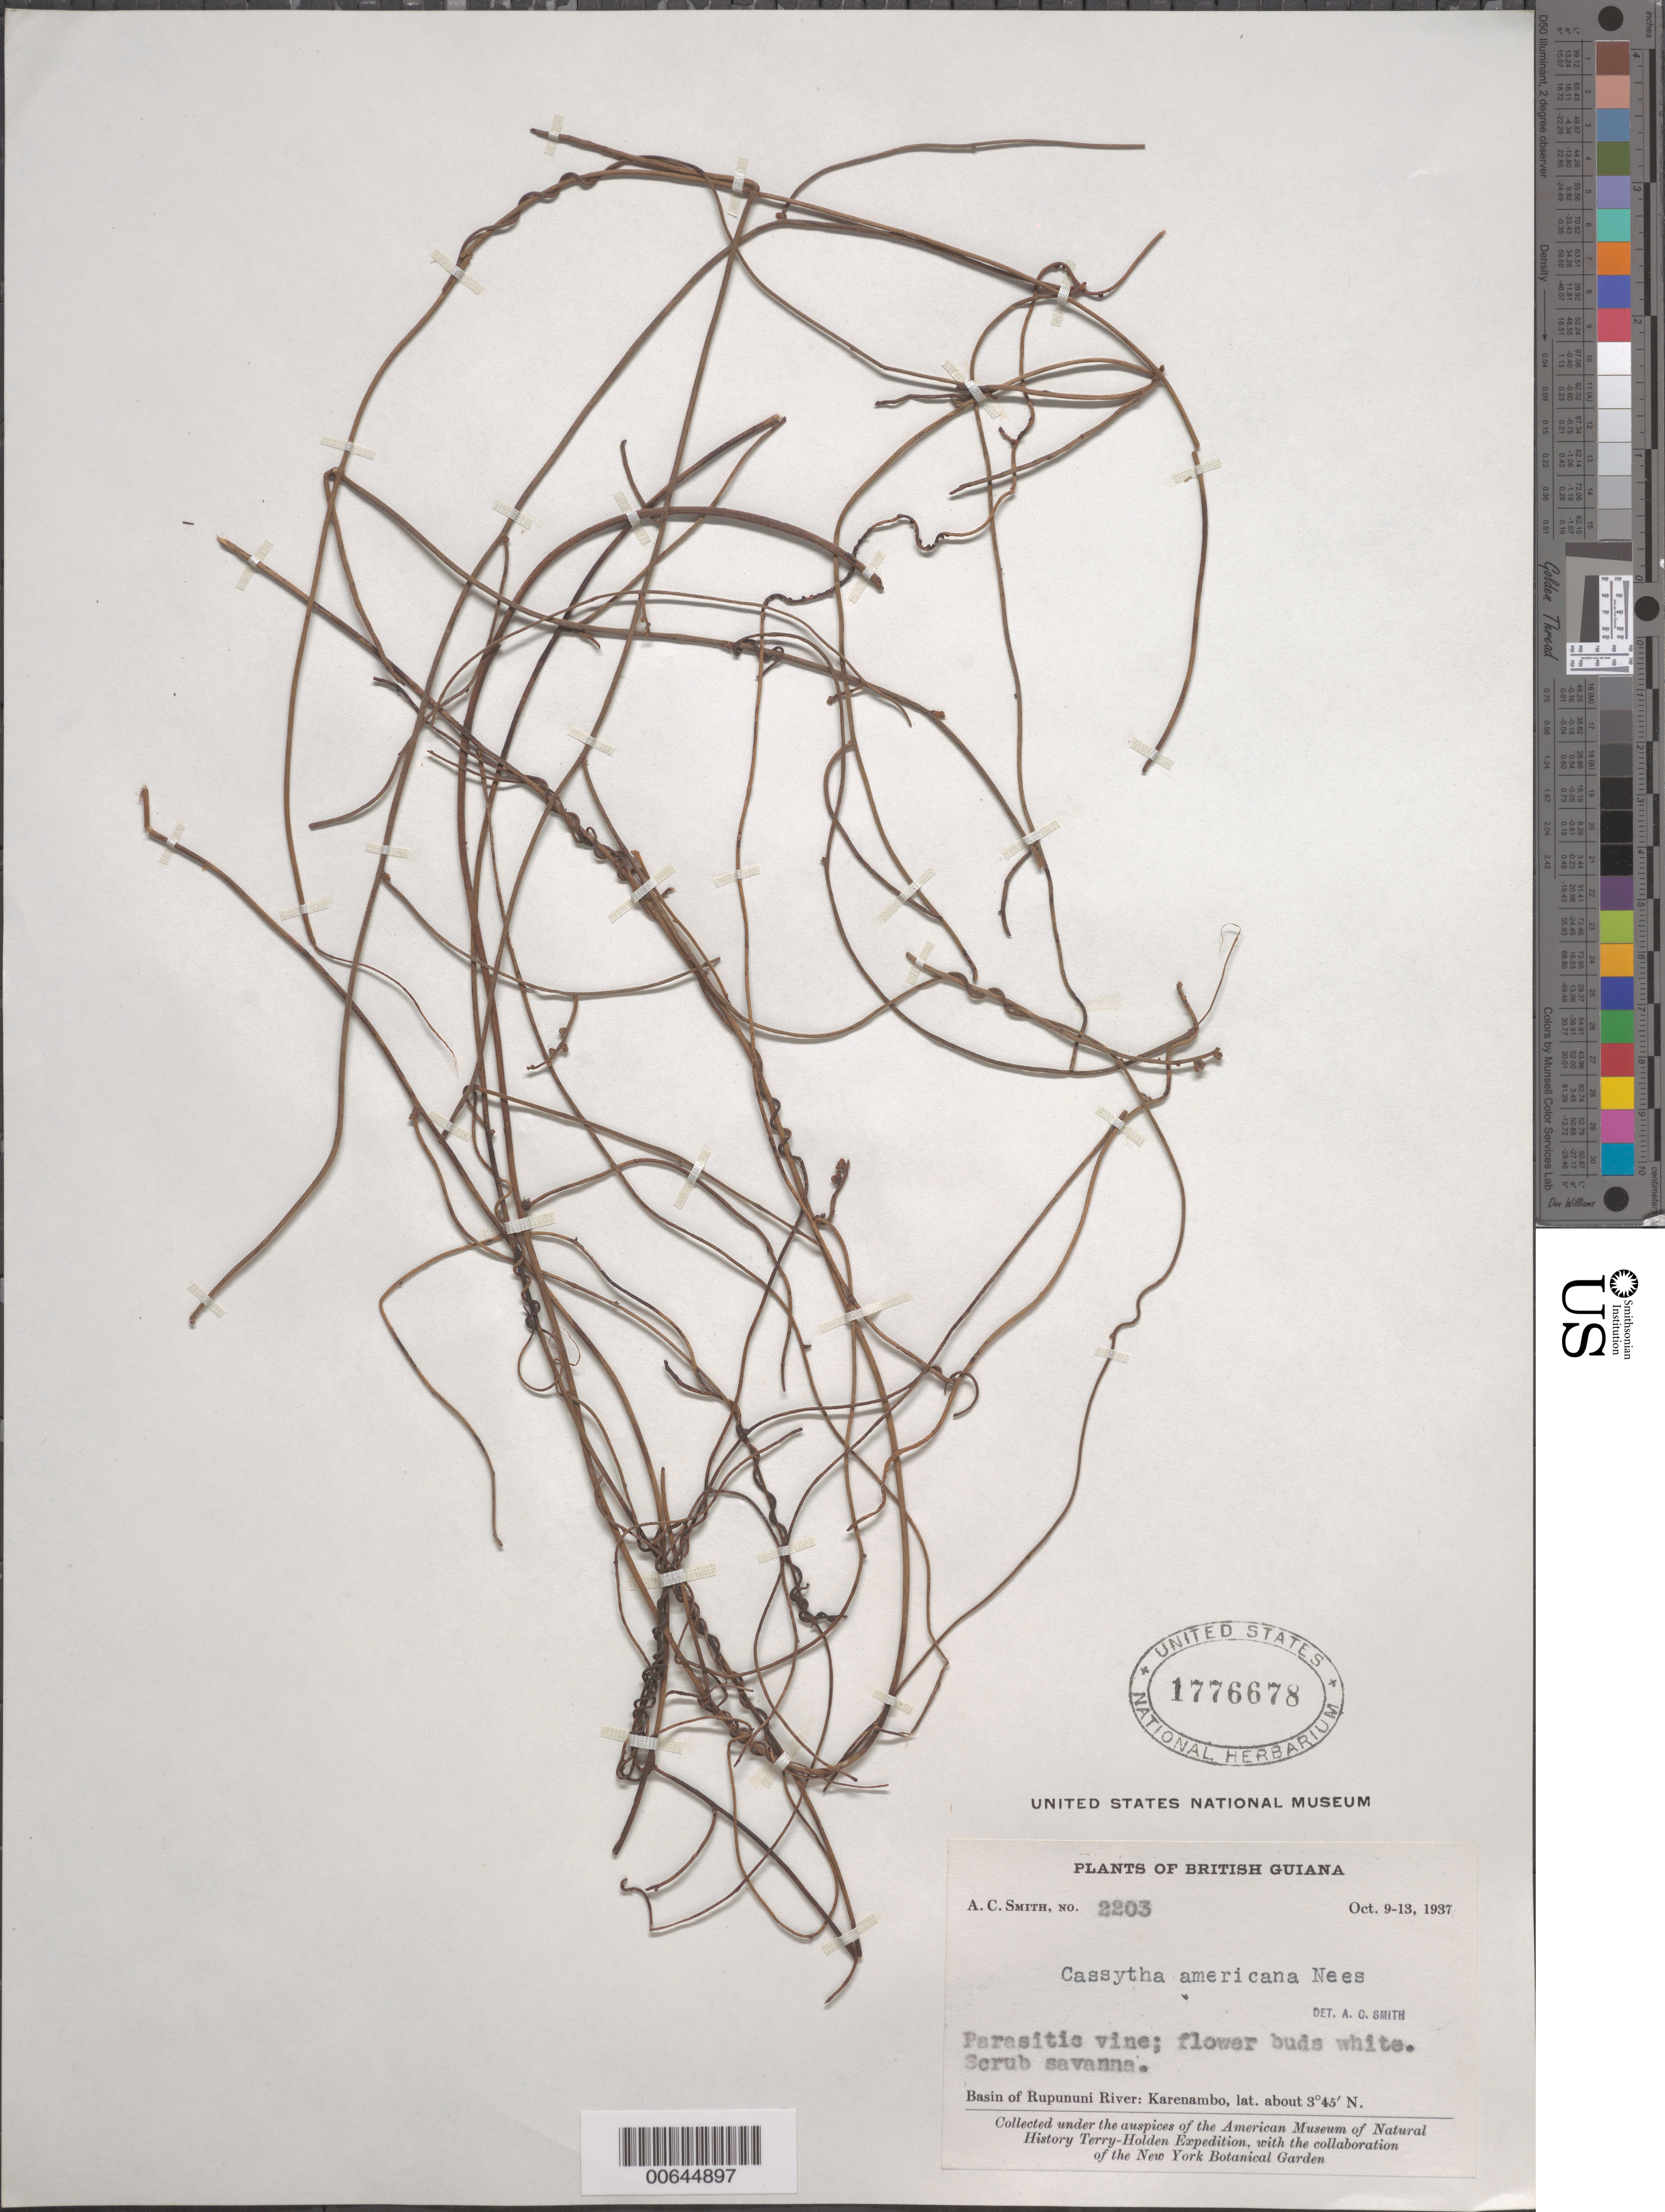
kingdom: Plantae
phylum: Tracheophyta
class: Magnoliopsida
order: Laurales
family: Lauraceae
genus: Cassytha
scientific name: Cassytha americana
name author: Nees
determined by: Smith, A. C.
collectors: A. C. Smith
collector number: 2203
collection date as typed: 9-Oct-37 to 13-Oct-37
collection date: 1937-10-09/1937-10-13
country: Guyana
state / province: U. Takutu-U. Essequibo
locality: Karanambo, Rupununi River basin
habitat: Scrub savanna.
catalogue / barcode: US 1776678